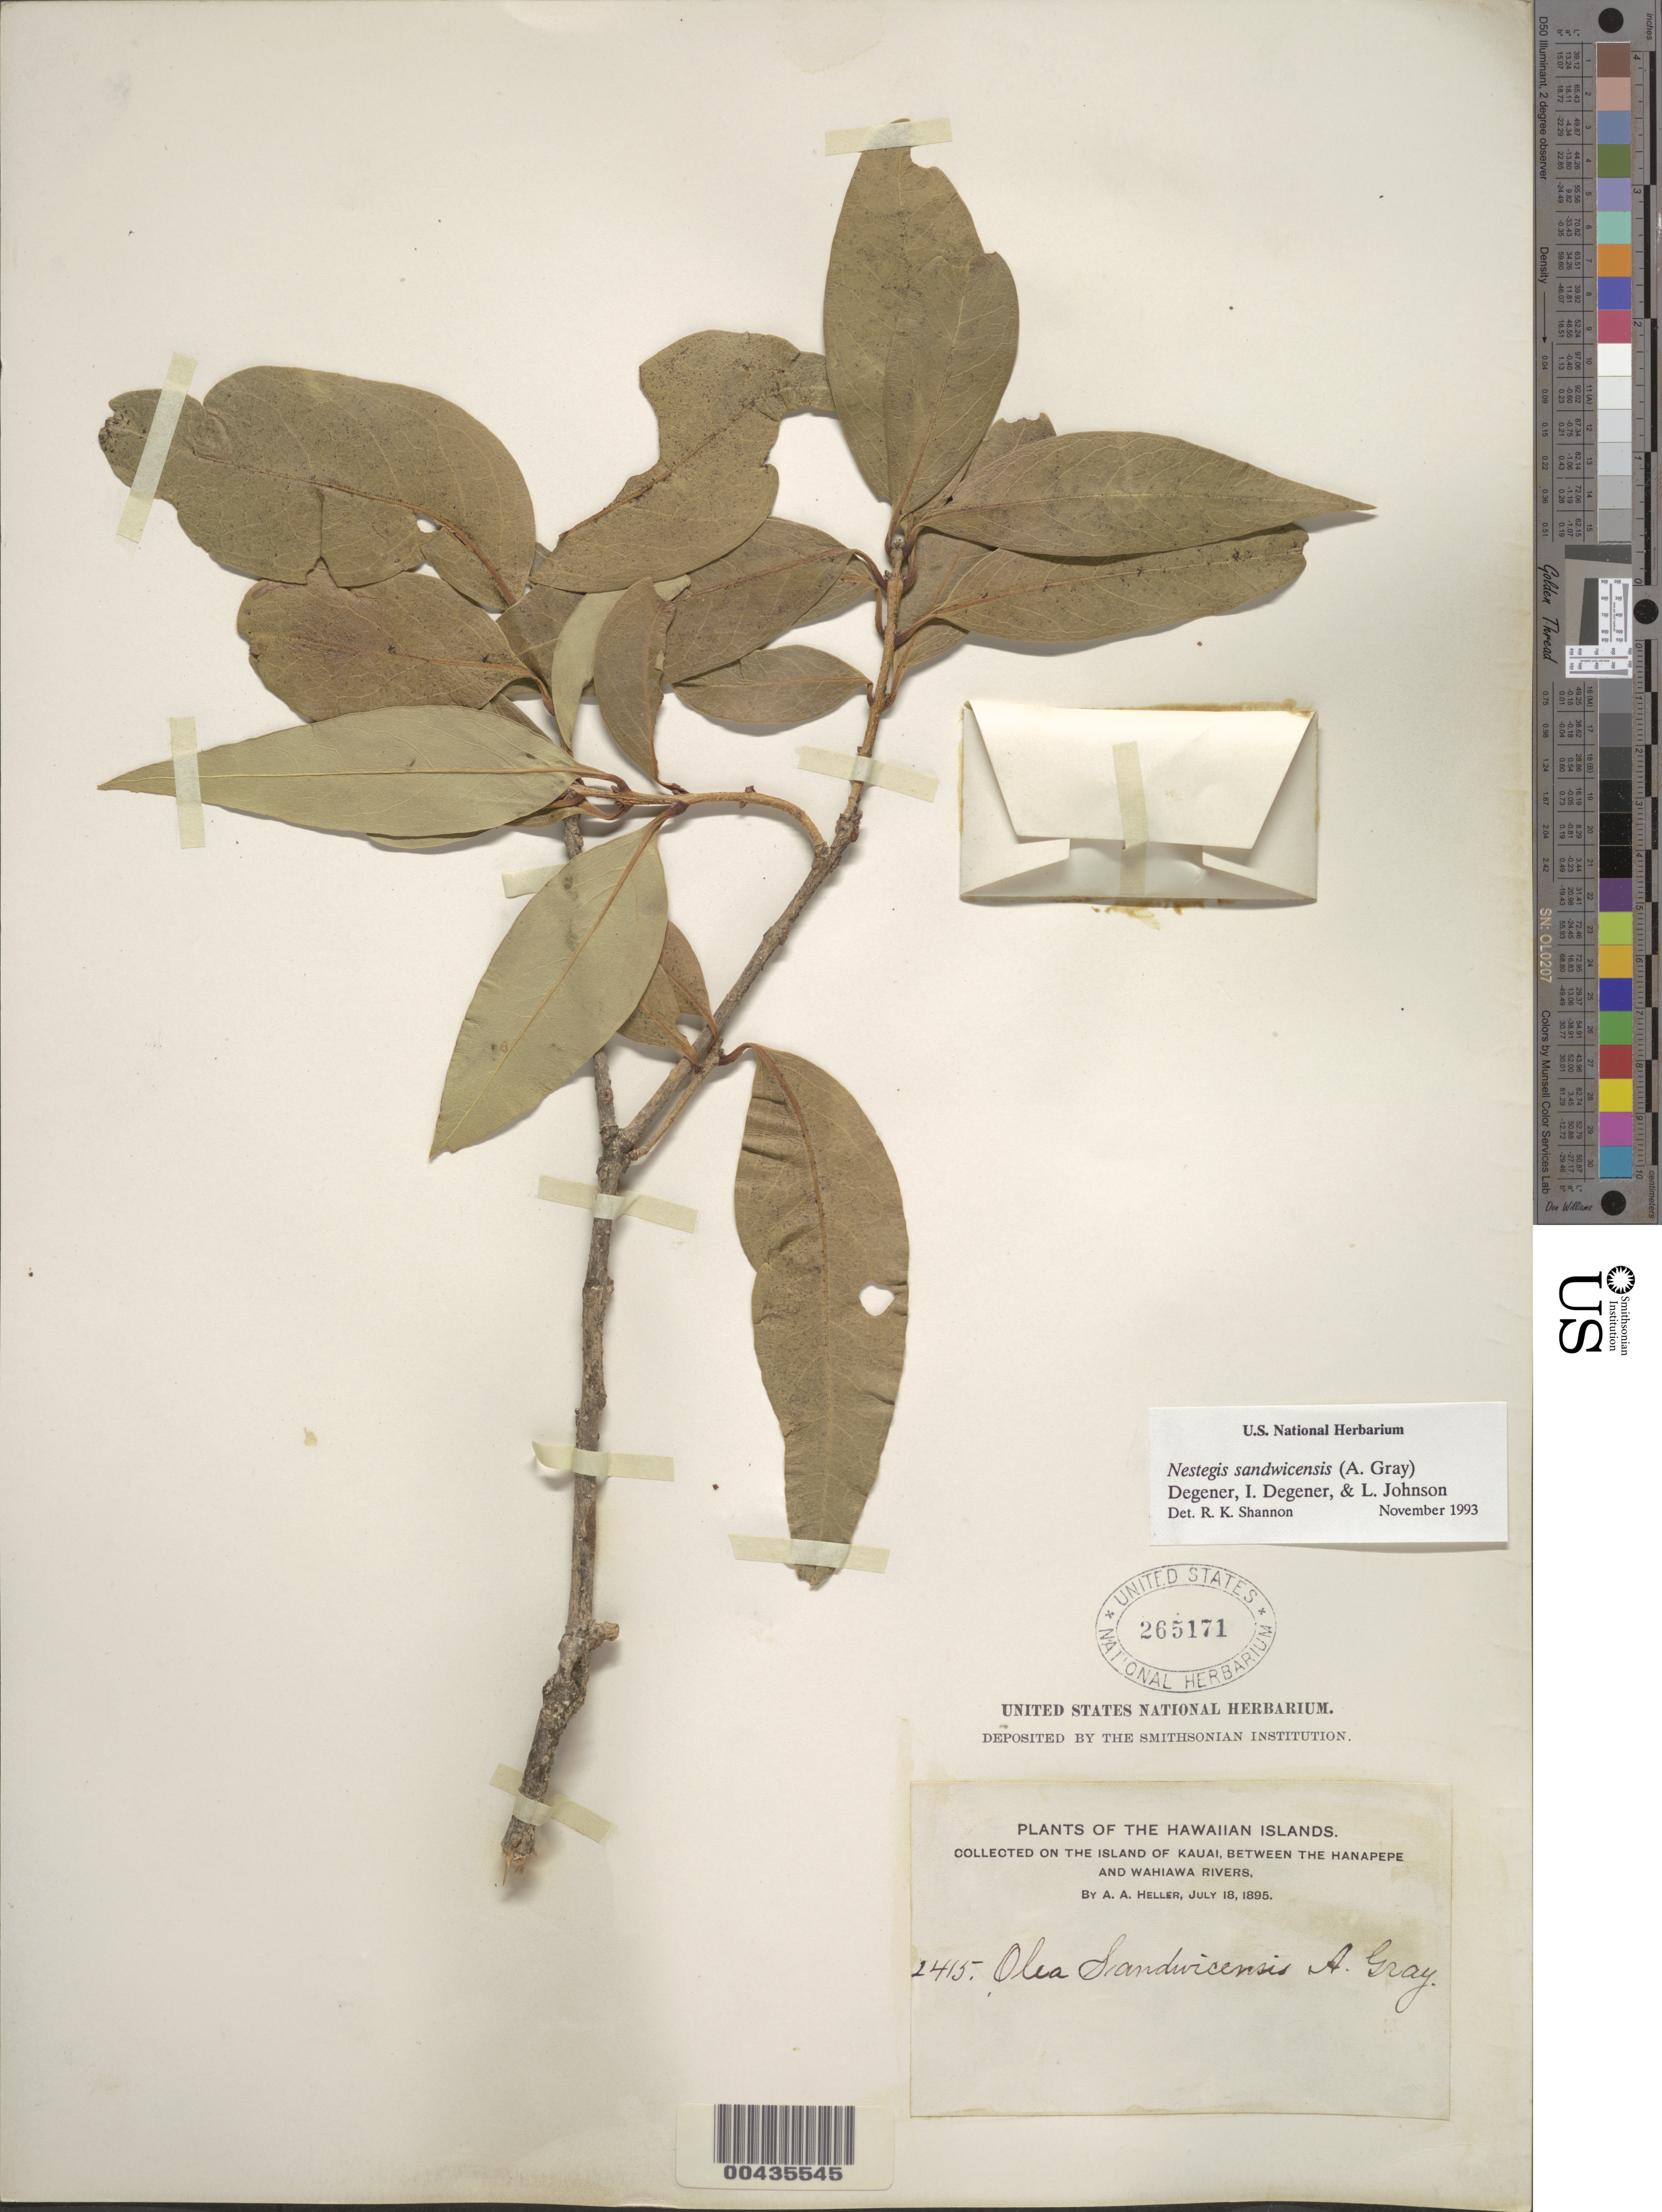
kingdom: Plantae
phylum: Tracheophyta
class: Magnoliopsida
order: Lamiales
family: Oleaceae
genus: Notelaea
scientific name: Notelaea sandwicensis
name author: (A. Gray) Hong-Wa & Besnard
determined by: Wagner, W. L., (BOT), Smithsonian Institution - National Museum of Natural History (UNITED STATES)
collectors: A. A. Heller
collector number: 2415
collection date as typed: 18 Jul 1895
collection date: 1895-07-18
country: United States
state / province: Hawaii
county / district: Kauai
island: Kaua'i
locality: Between the Hanapepe and Wahiawa Rivers, Kauai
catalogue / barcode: US 265171